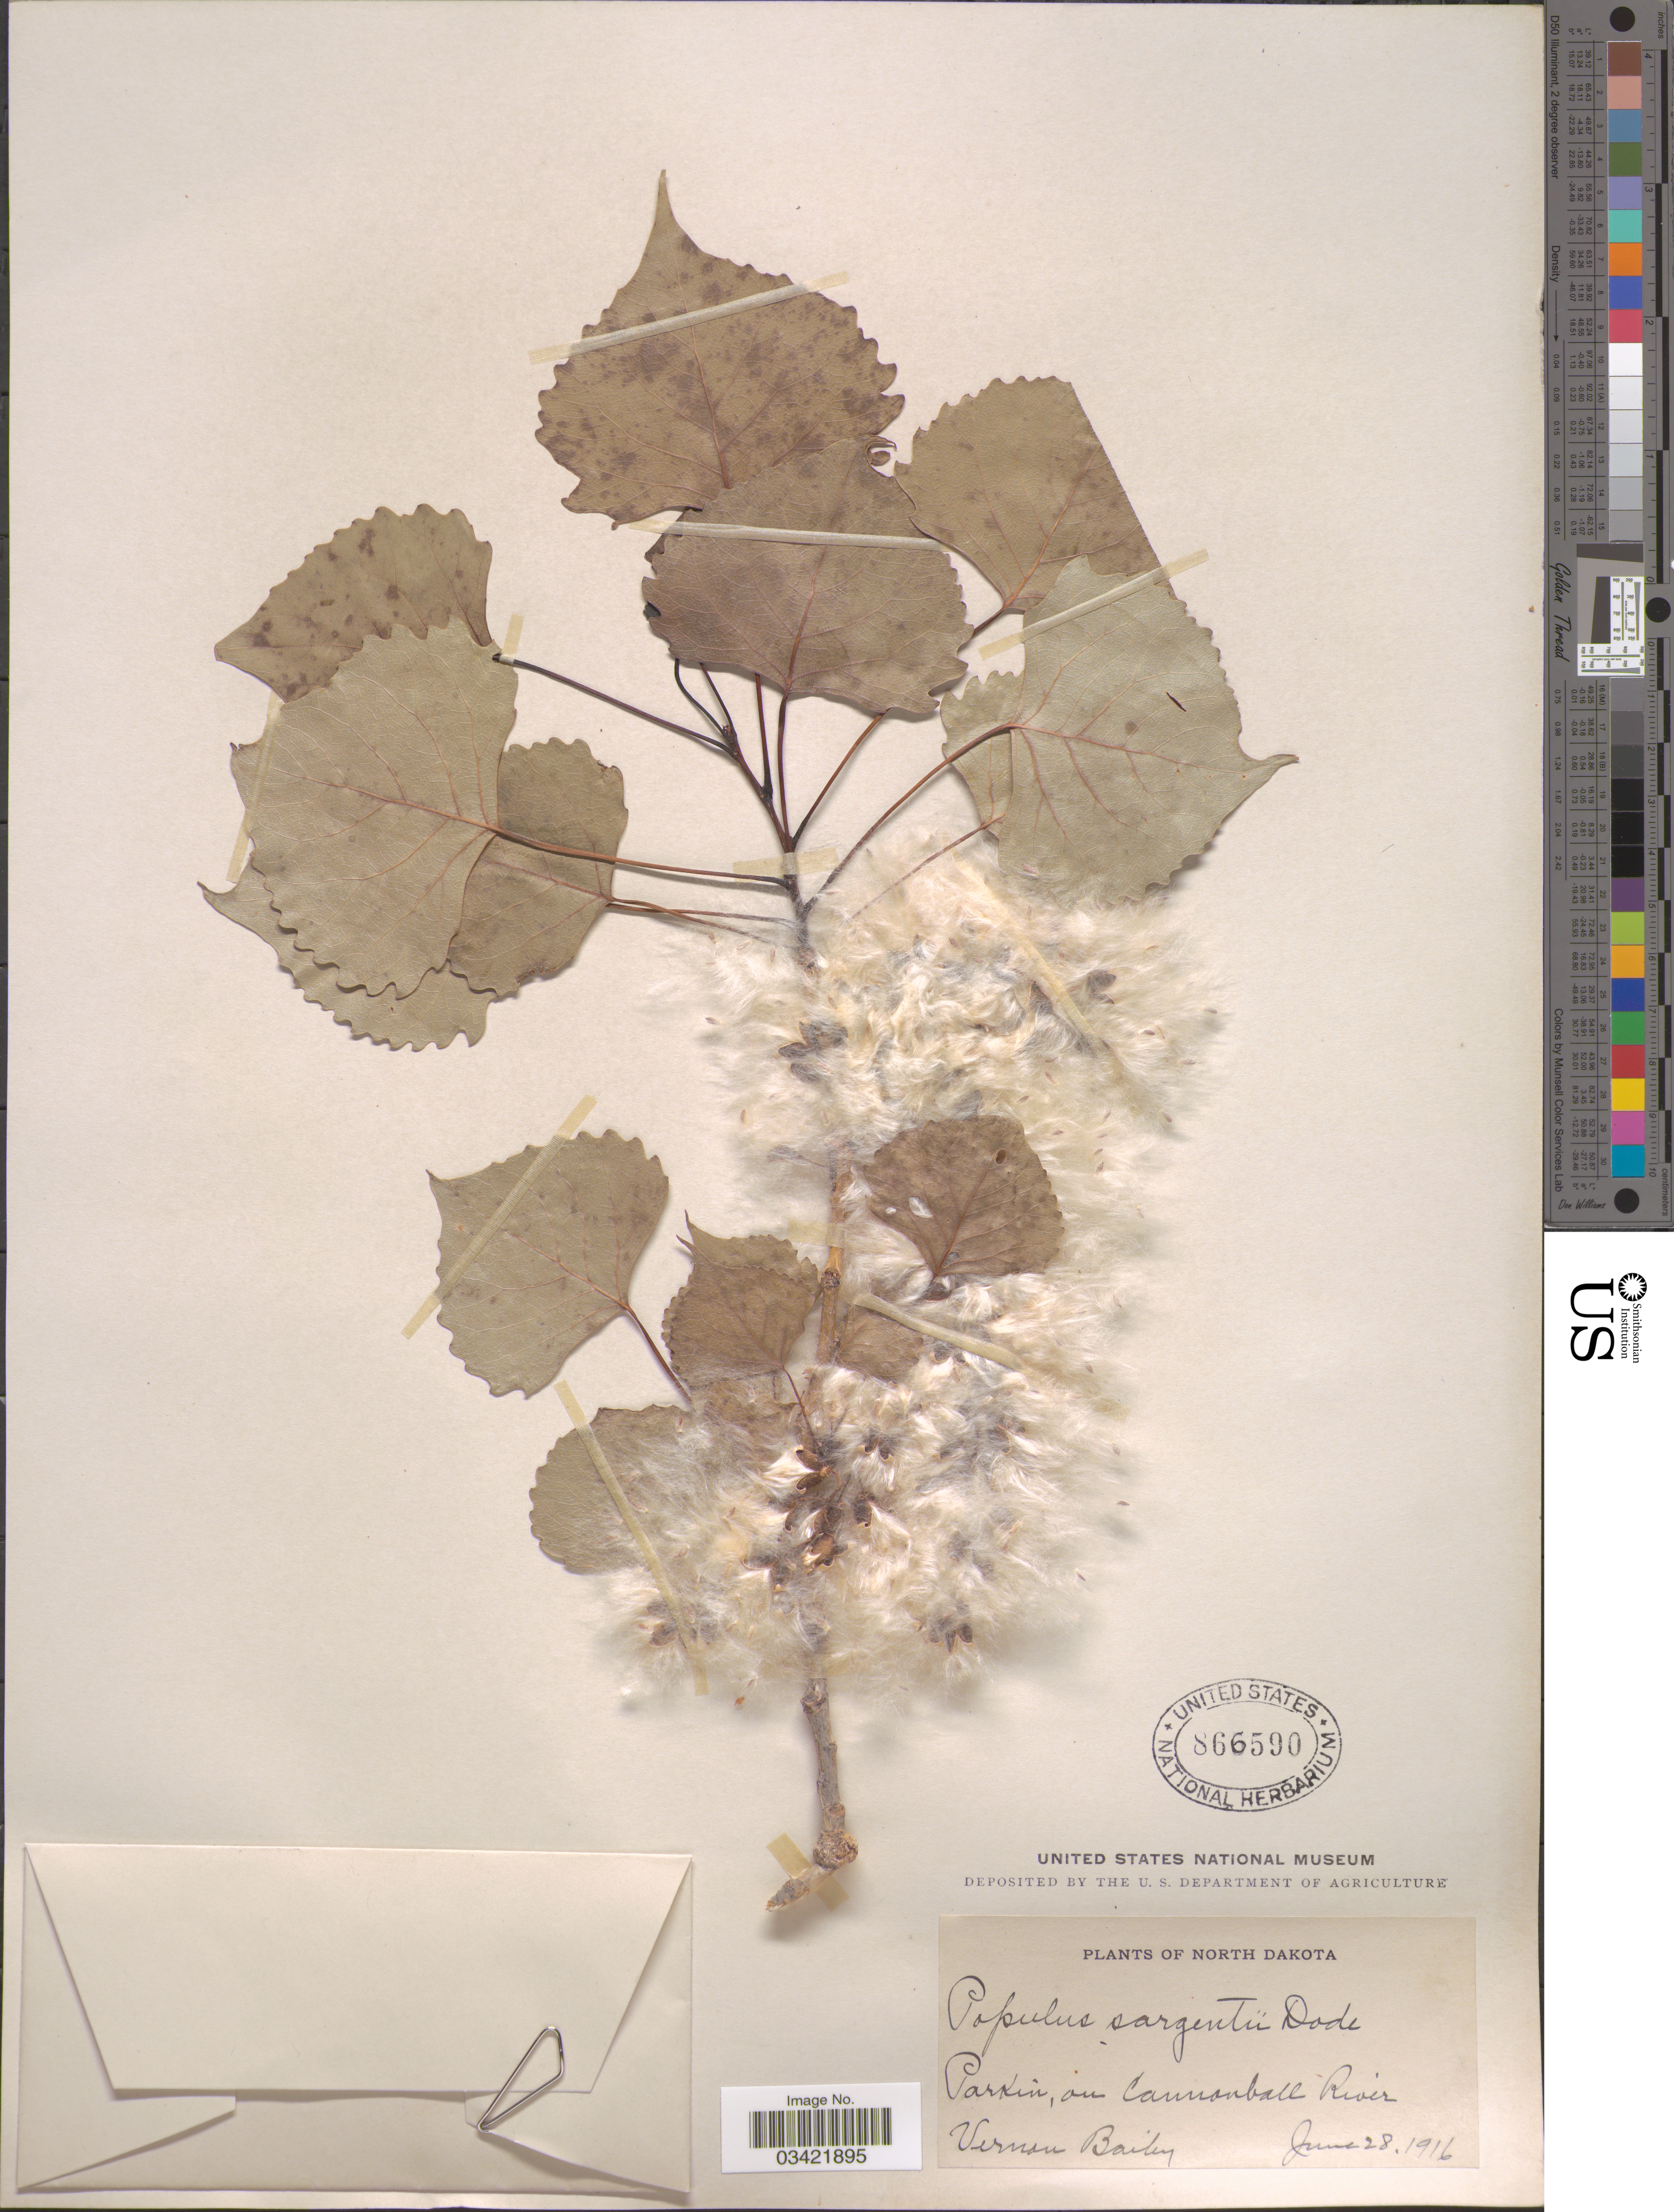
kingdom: Plantae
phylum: Tracheophyta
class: Magnoliopsida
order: Malpighiales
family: Salicaceae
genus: Populus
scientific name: Populus deltoides subsp. monilifera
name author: (Aiton) Eckenw.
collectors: V. O. Bailey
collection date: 1916-06-28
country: United States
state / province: North Dakota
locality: Parkin, on Cannonball River.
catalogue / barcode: US 866590